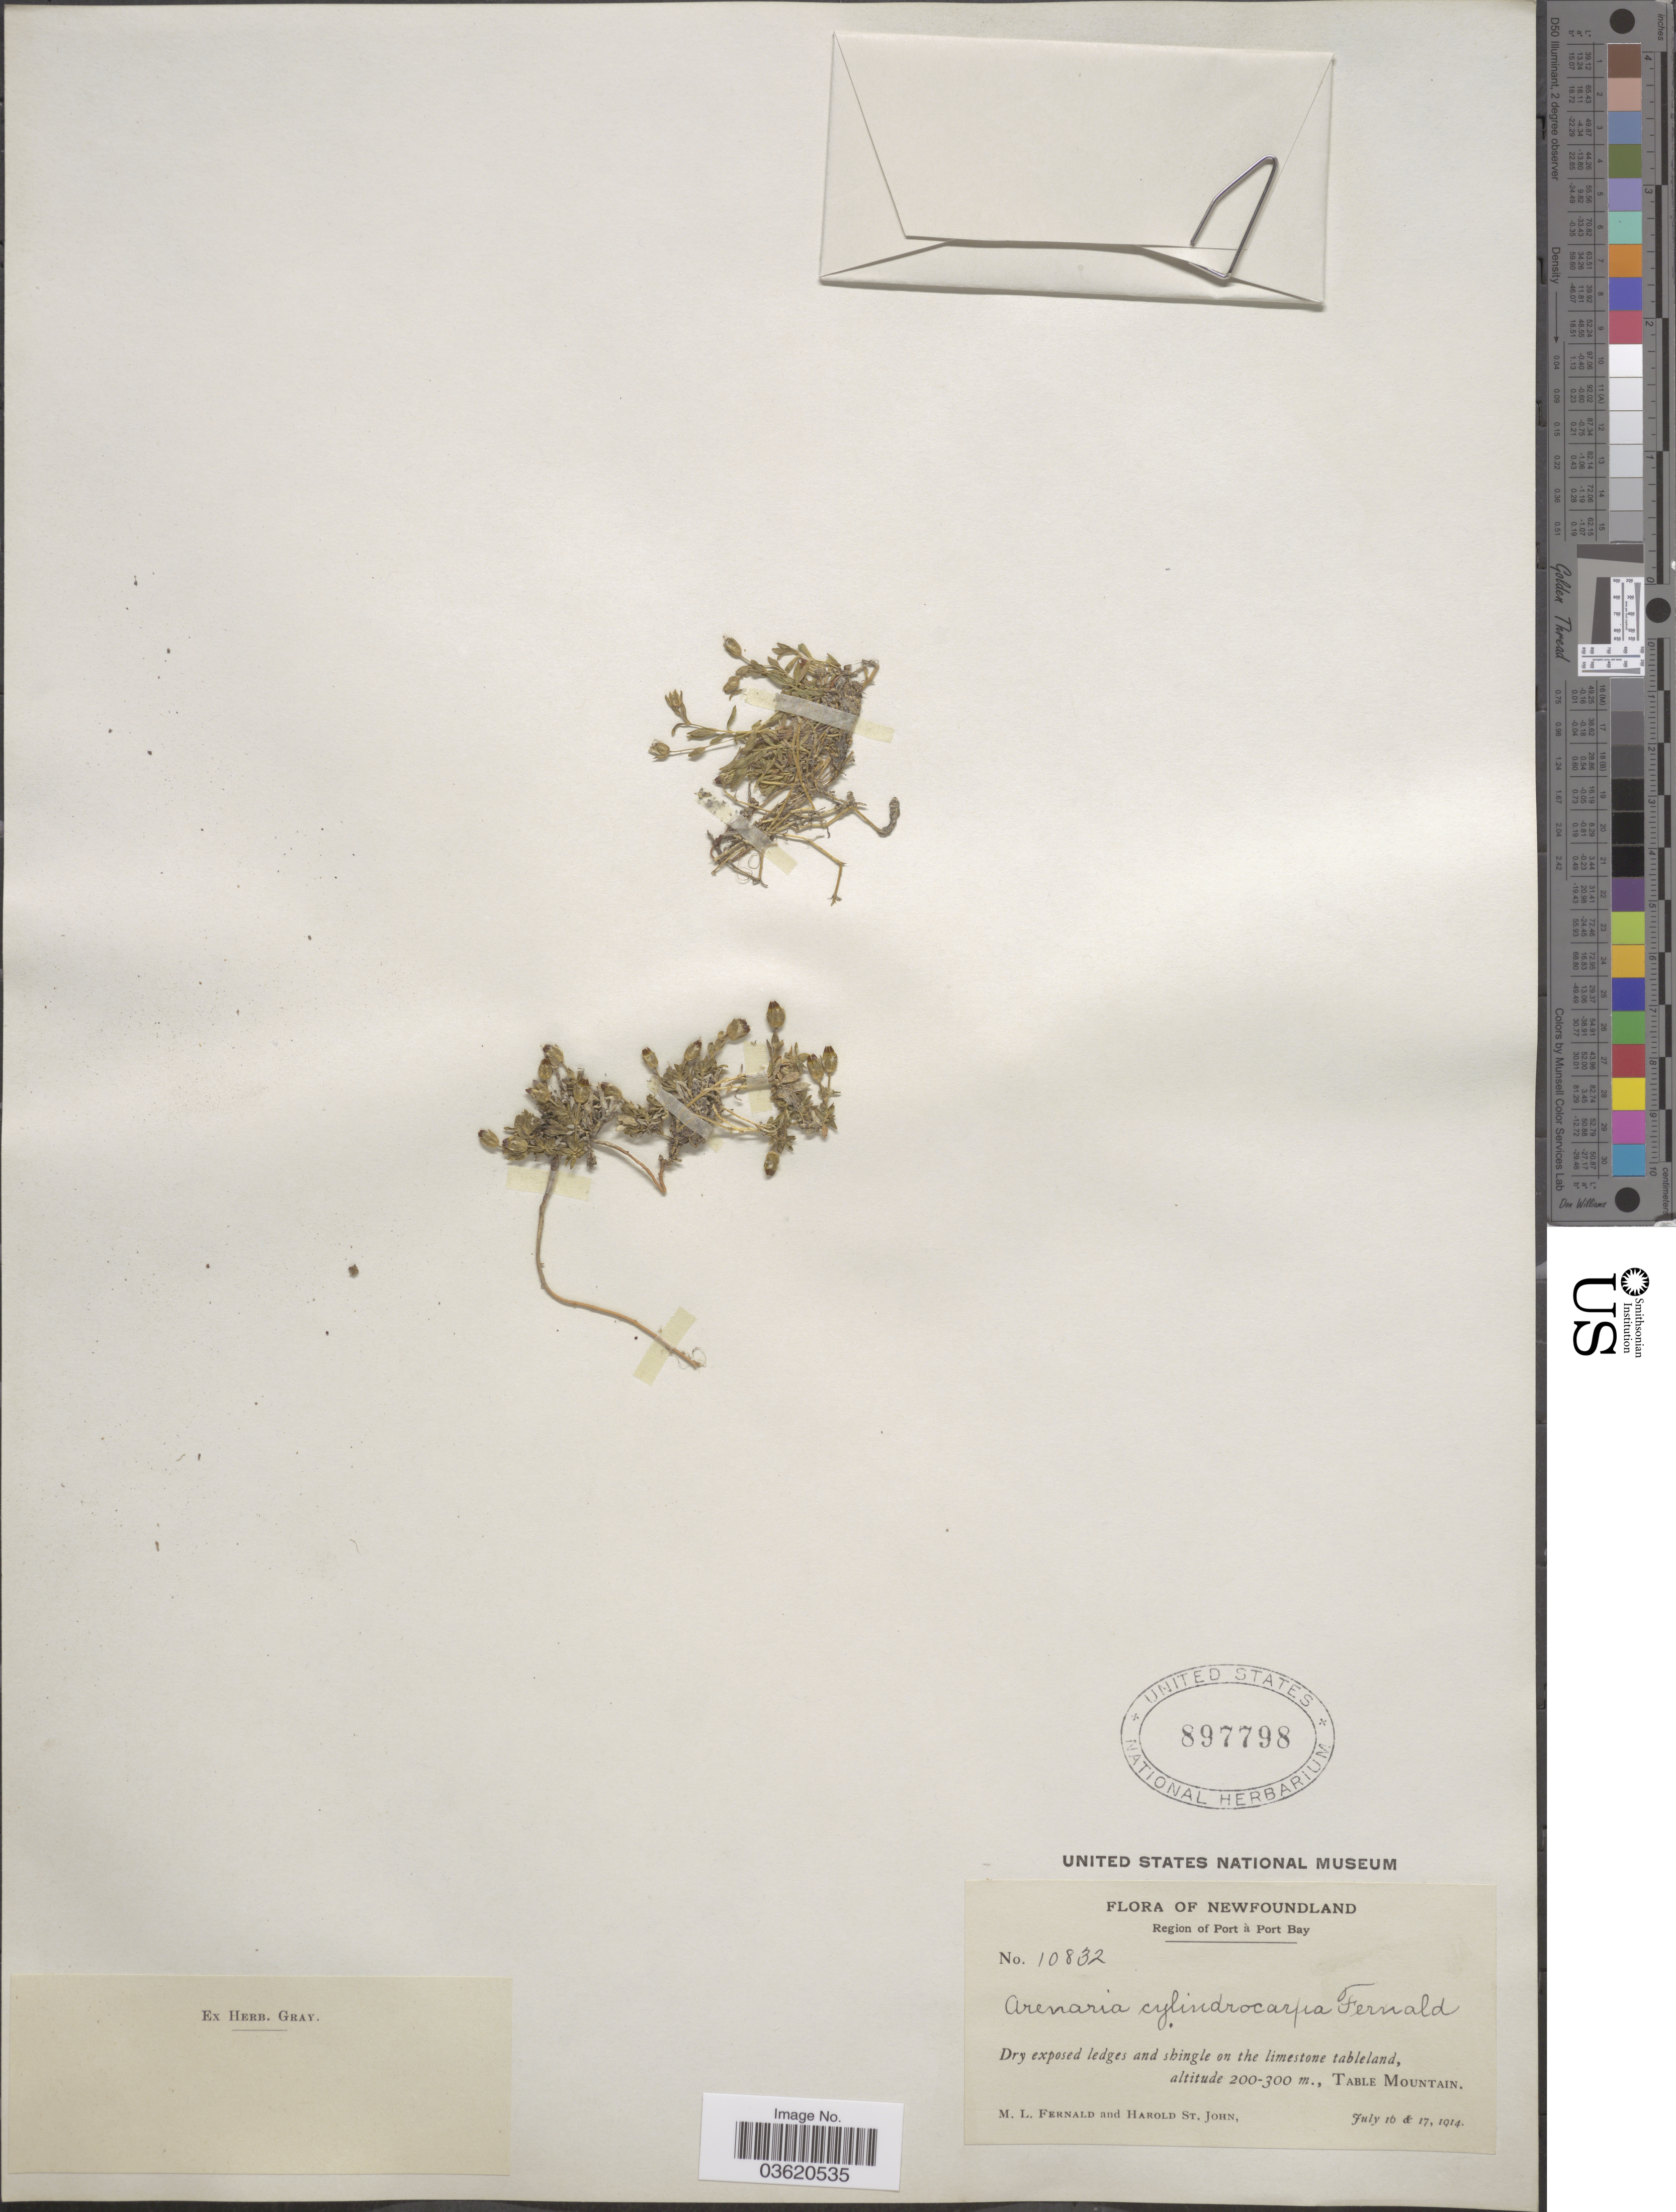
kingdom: Plantae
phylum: Tracheophyta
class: Magnoliopsida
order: Caryophyllales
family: Caryophyllaceae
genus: Arenaria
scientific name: Arenaria cylindrocarpa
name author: Fernald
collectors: M. L. Fernald & H. St. John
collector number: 10832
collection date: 1914-07-16/1914-07-17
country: Canada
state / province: Newfoundland and Labrador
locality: Region of Port à Port Bay. Table Mountain.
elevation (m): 200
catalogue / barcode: US 897798